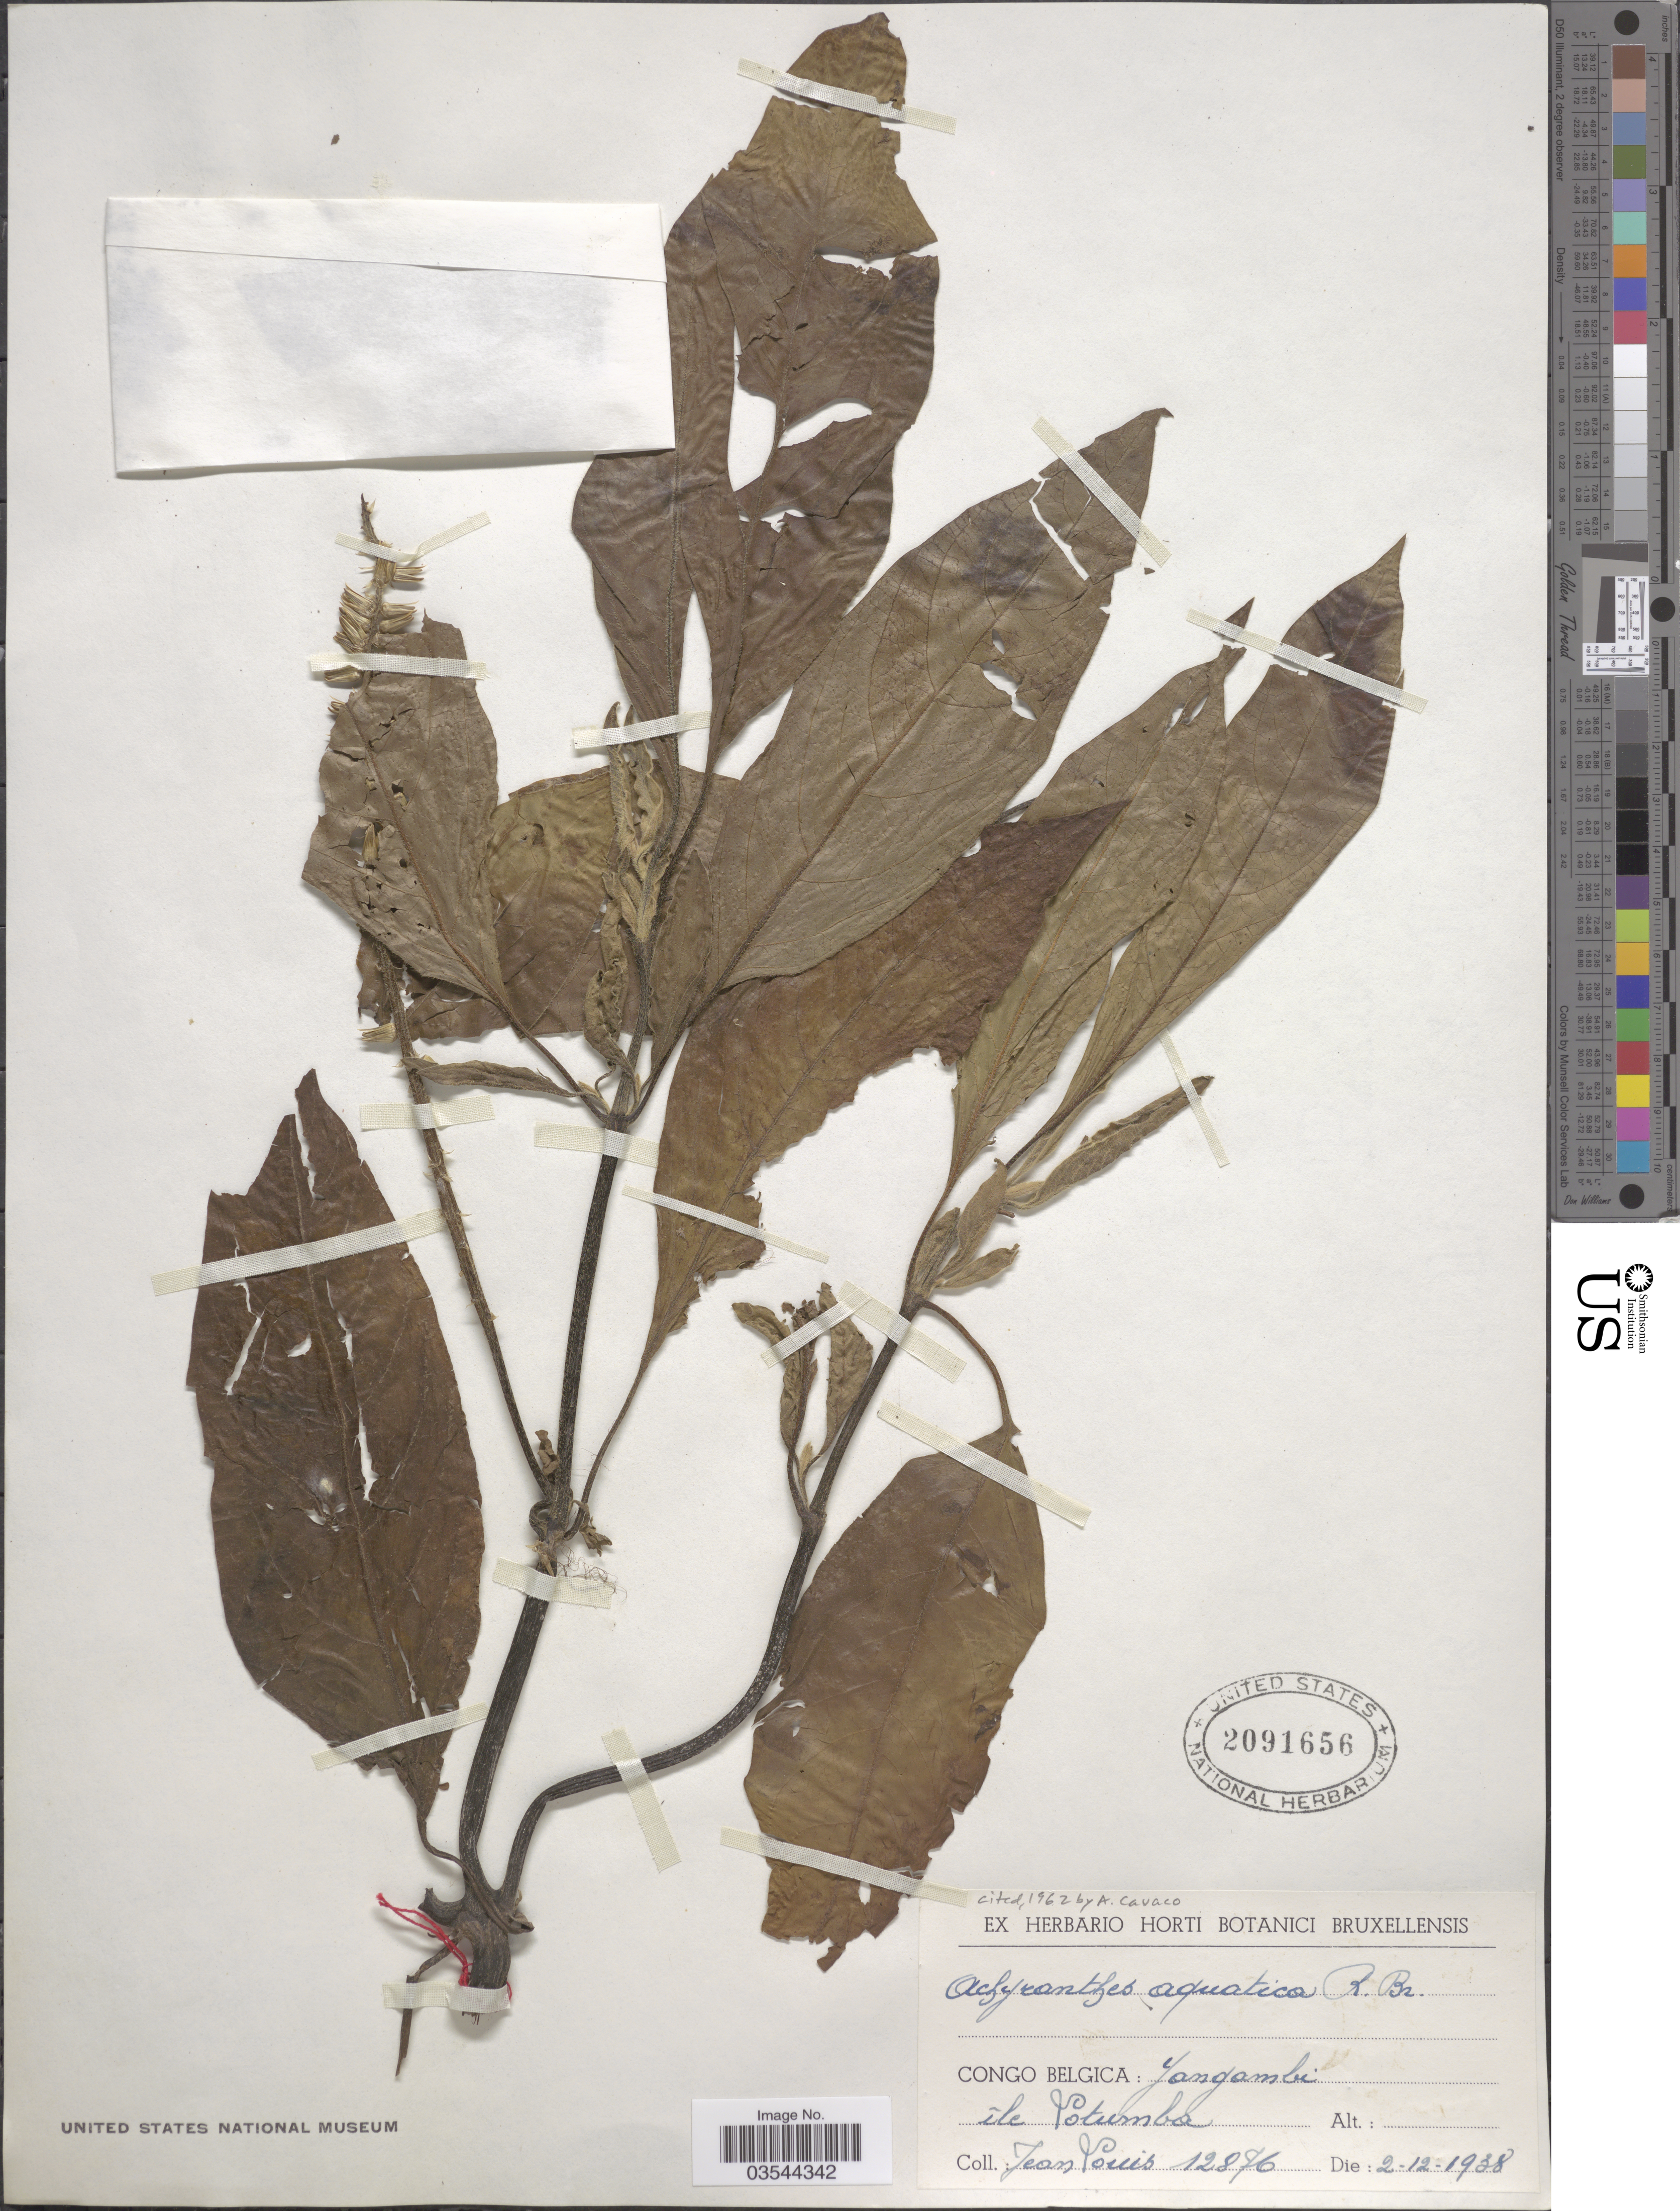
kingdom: Plantae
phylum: Tracheophyta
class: Magnoliopsida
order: Caryophyllales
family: Amaranthaceae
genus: Achyranthes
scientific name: Achyranthes aquatica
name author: R. Br.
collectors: J. Louis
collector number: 12876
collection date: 1938-12-02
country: Congo, Democratic Republic of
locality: Congo Belgica: Yangambi île Lotumba.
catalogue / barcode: US 2091656